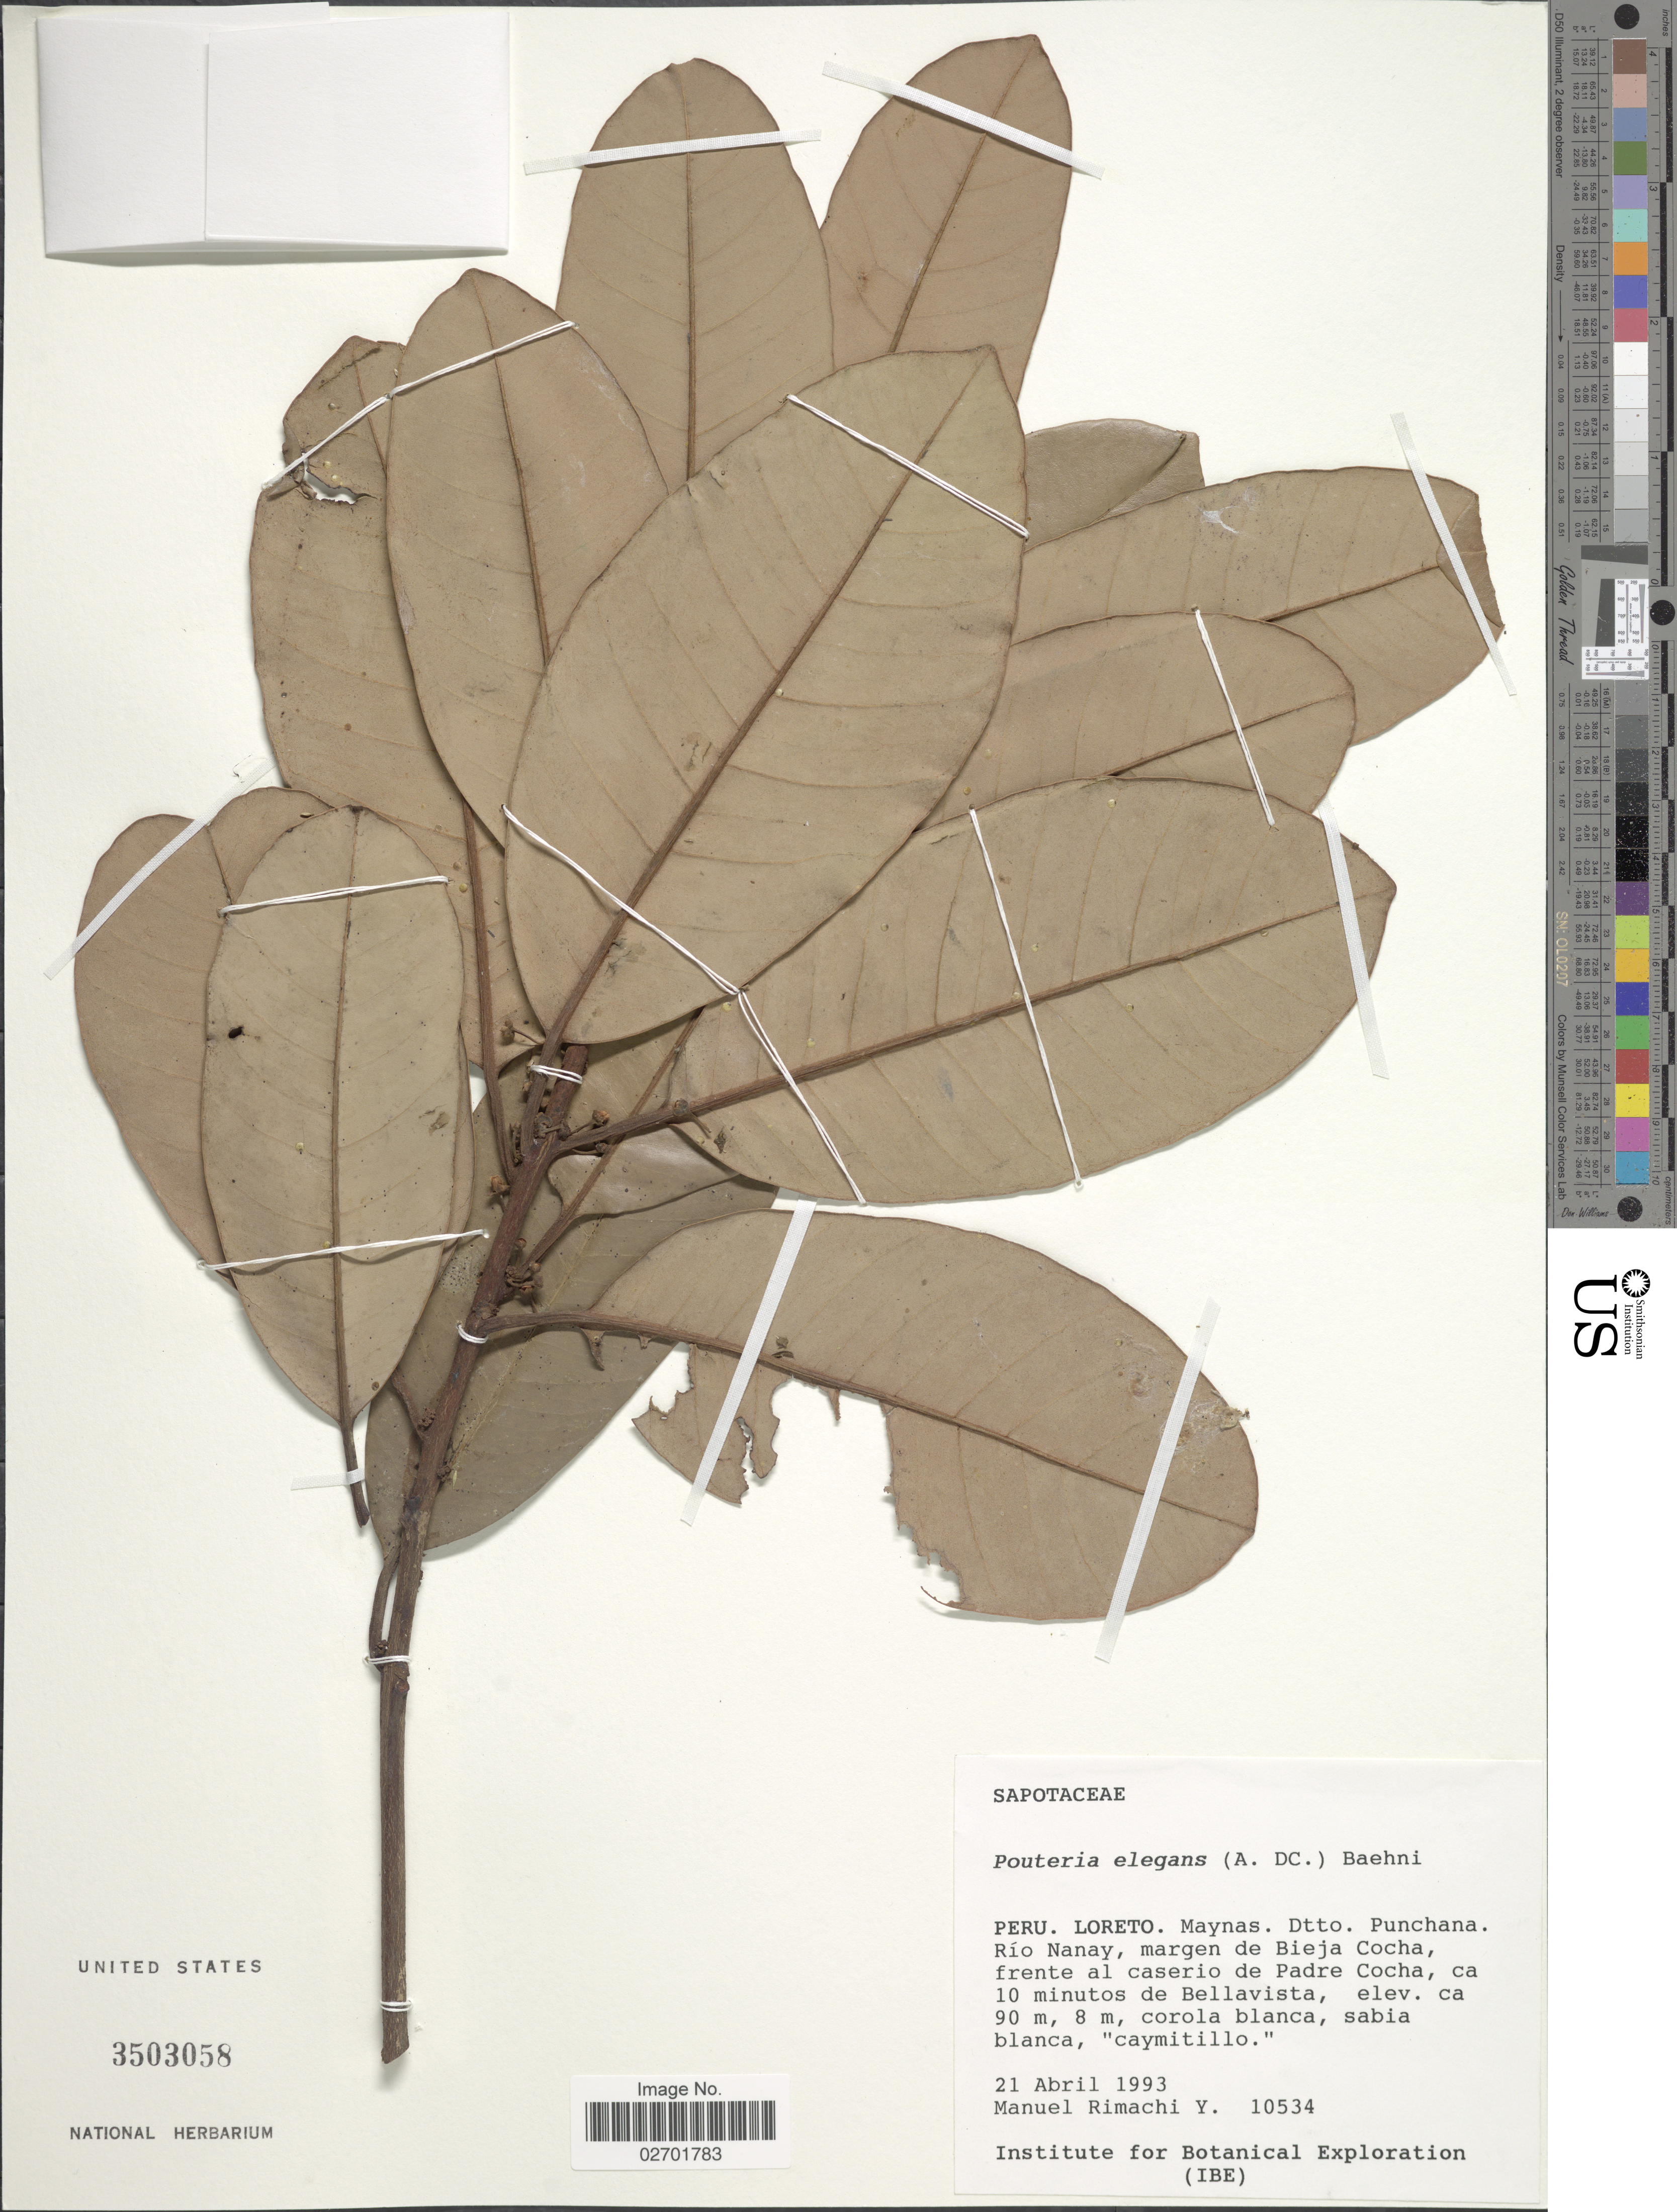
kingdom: Plantae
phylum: Tracheophyta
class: Magnoliopsida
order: Ericales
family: Sapotaceae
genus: Pouteria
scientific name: Pouteria elegans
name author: (A. DC.) Baehni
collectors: M. Rimachi Y.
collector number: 10534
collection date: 1993-04-21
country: Peru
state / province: Loreto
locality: Peru, Loreto, Maynas, Dtto, Punchana, Rio Nanay, margen de Bieja Cocha, frente al caserio de Padre Cocha, 10 minutos de Bellavista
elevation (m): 90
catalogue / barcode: US 3503058